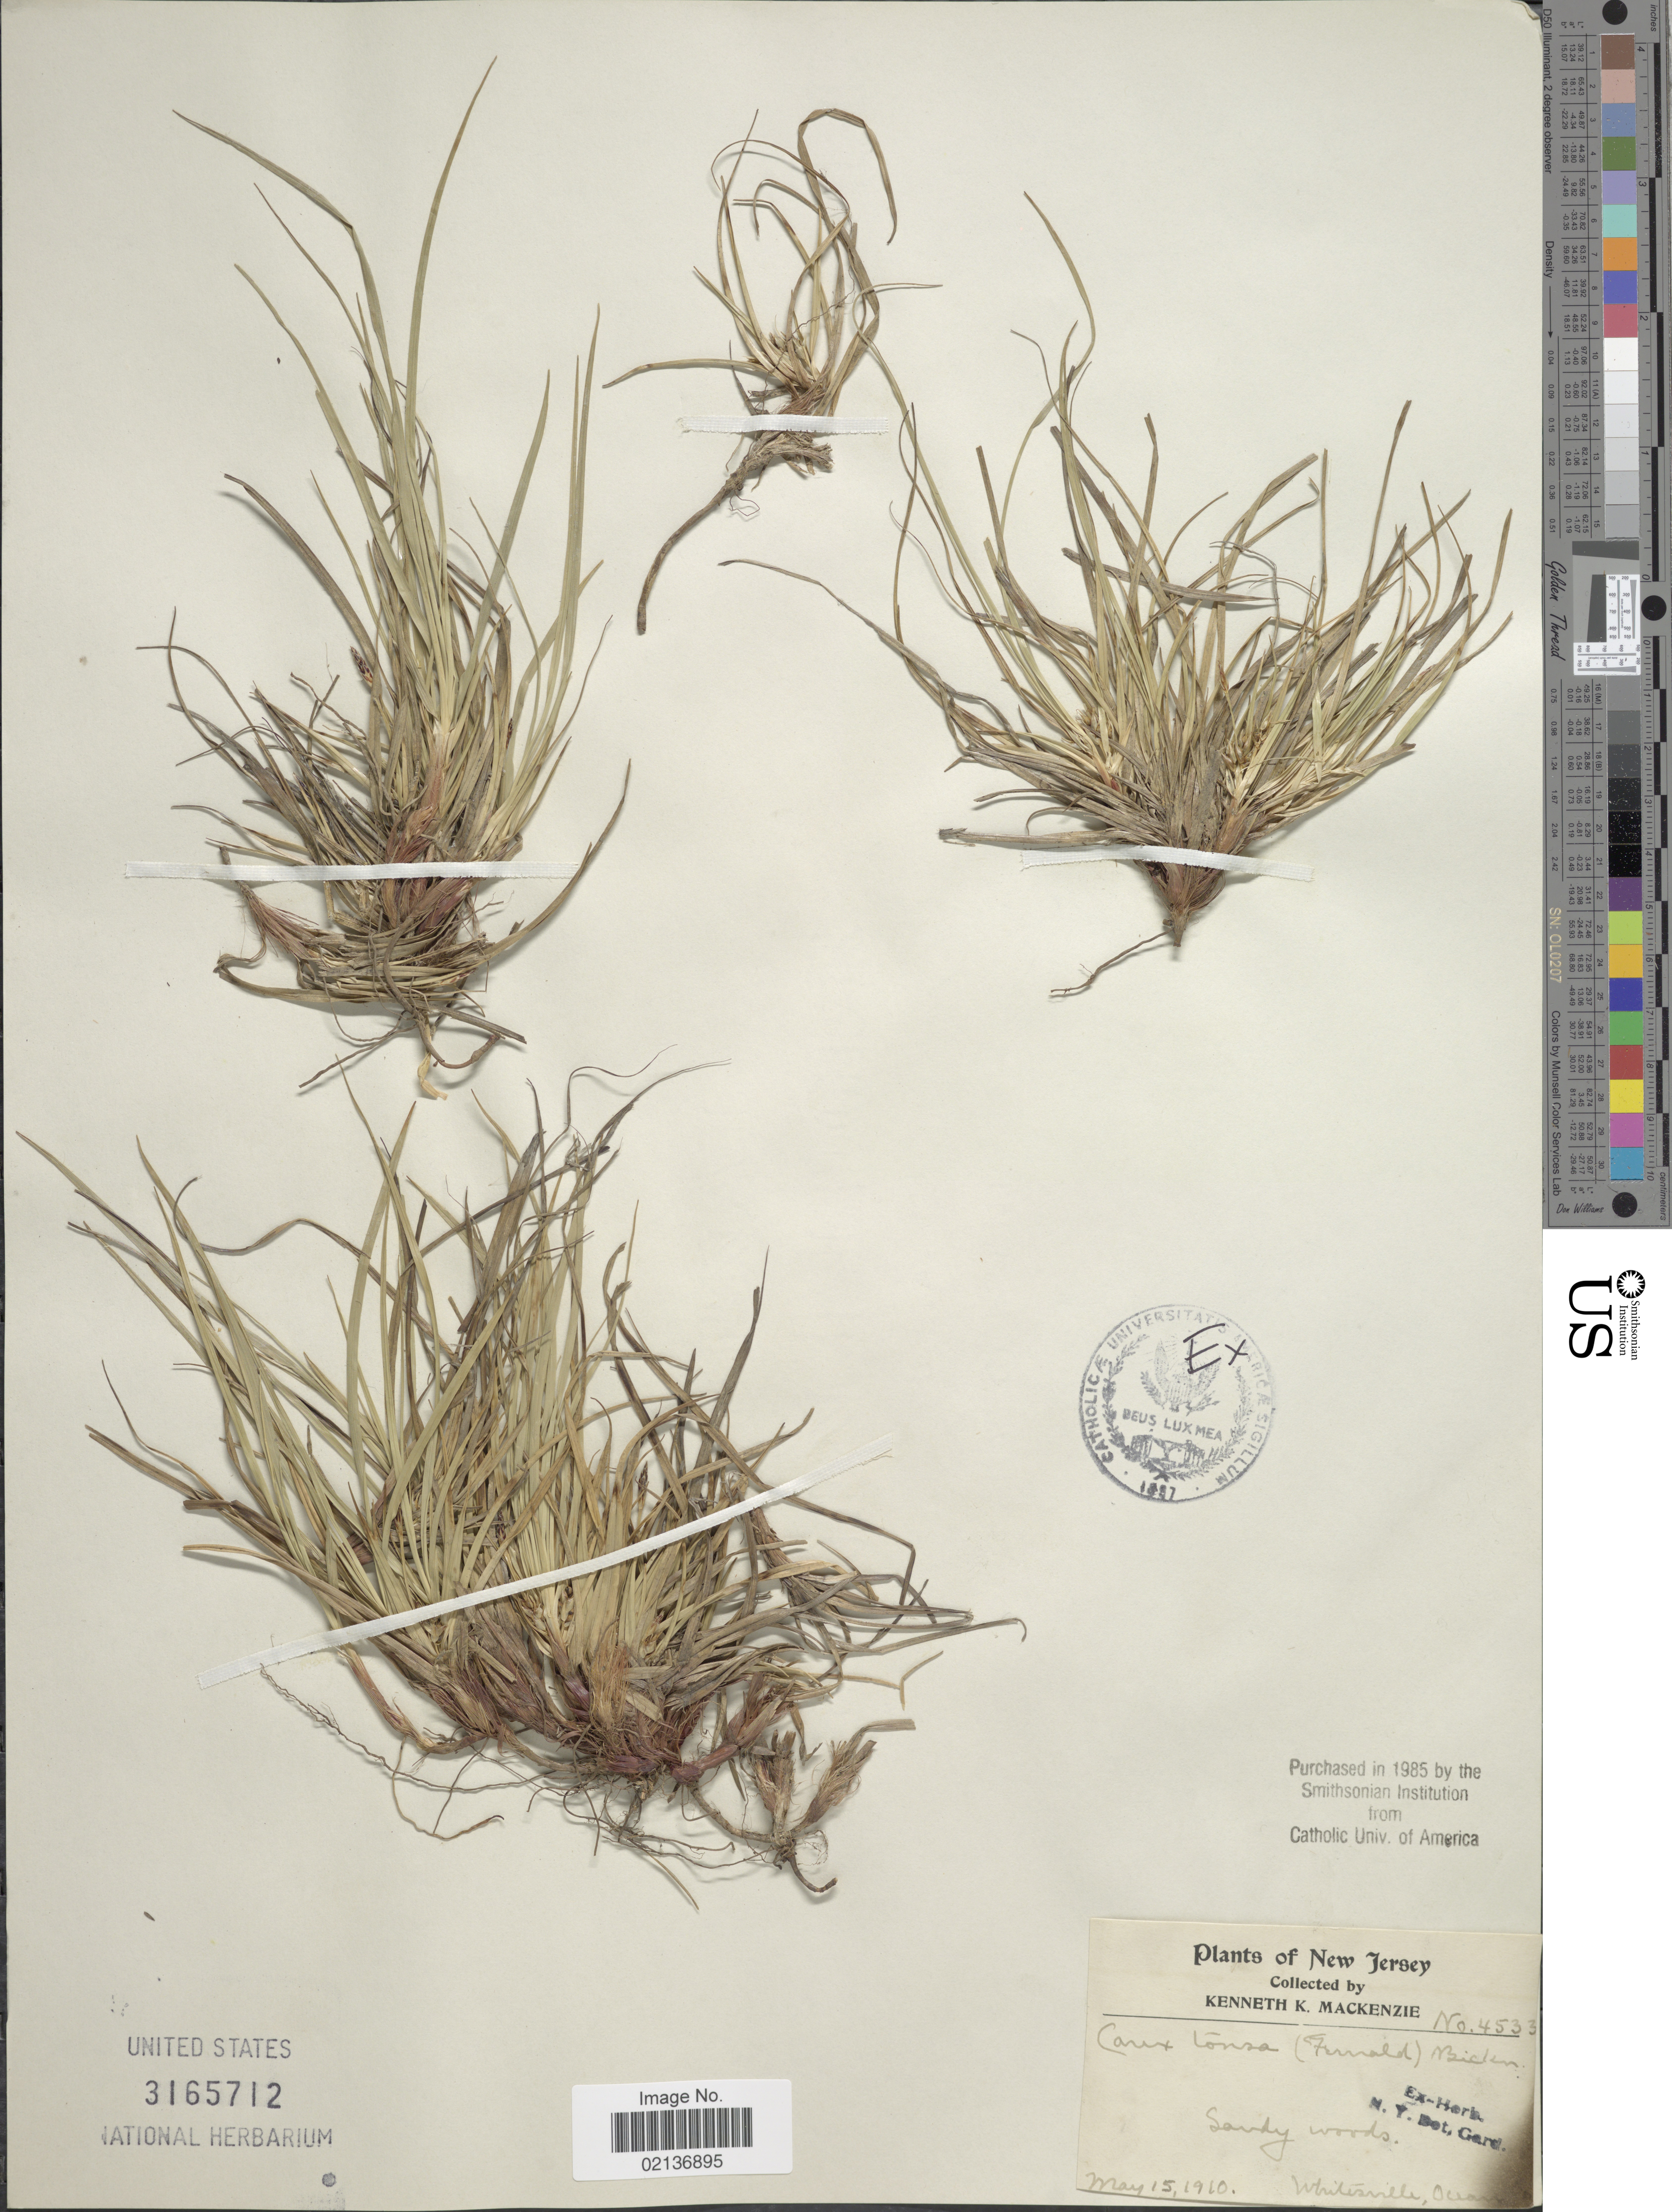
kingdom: Plantae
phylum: Tracheophyta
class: Liliopsida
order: Poales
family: Cyperaceae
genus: Carex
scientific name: Carex tonsa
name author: (Fernald) E.P. Bicknell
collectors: K. K. Mackenzie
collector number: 4533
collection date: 1910-05-15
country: United States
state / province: New Jersey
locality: Sandy woods, Whitesville, Ocean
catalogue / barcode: US 3165712